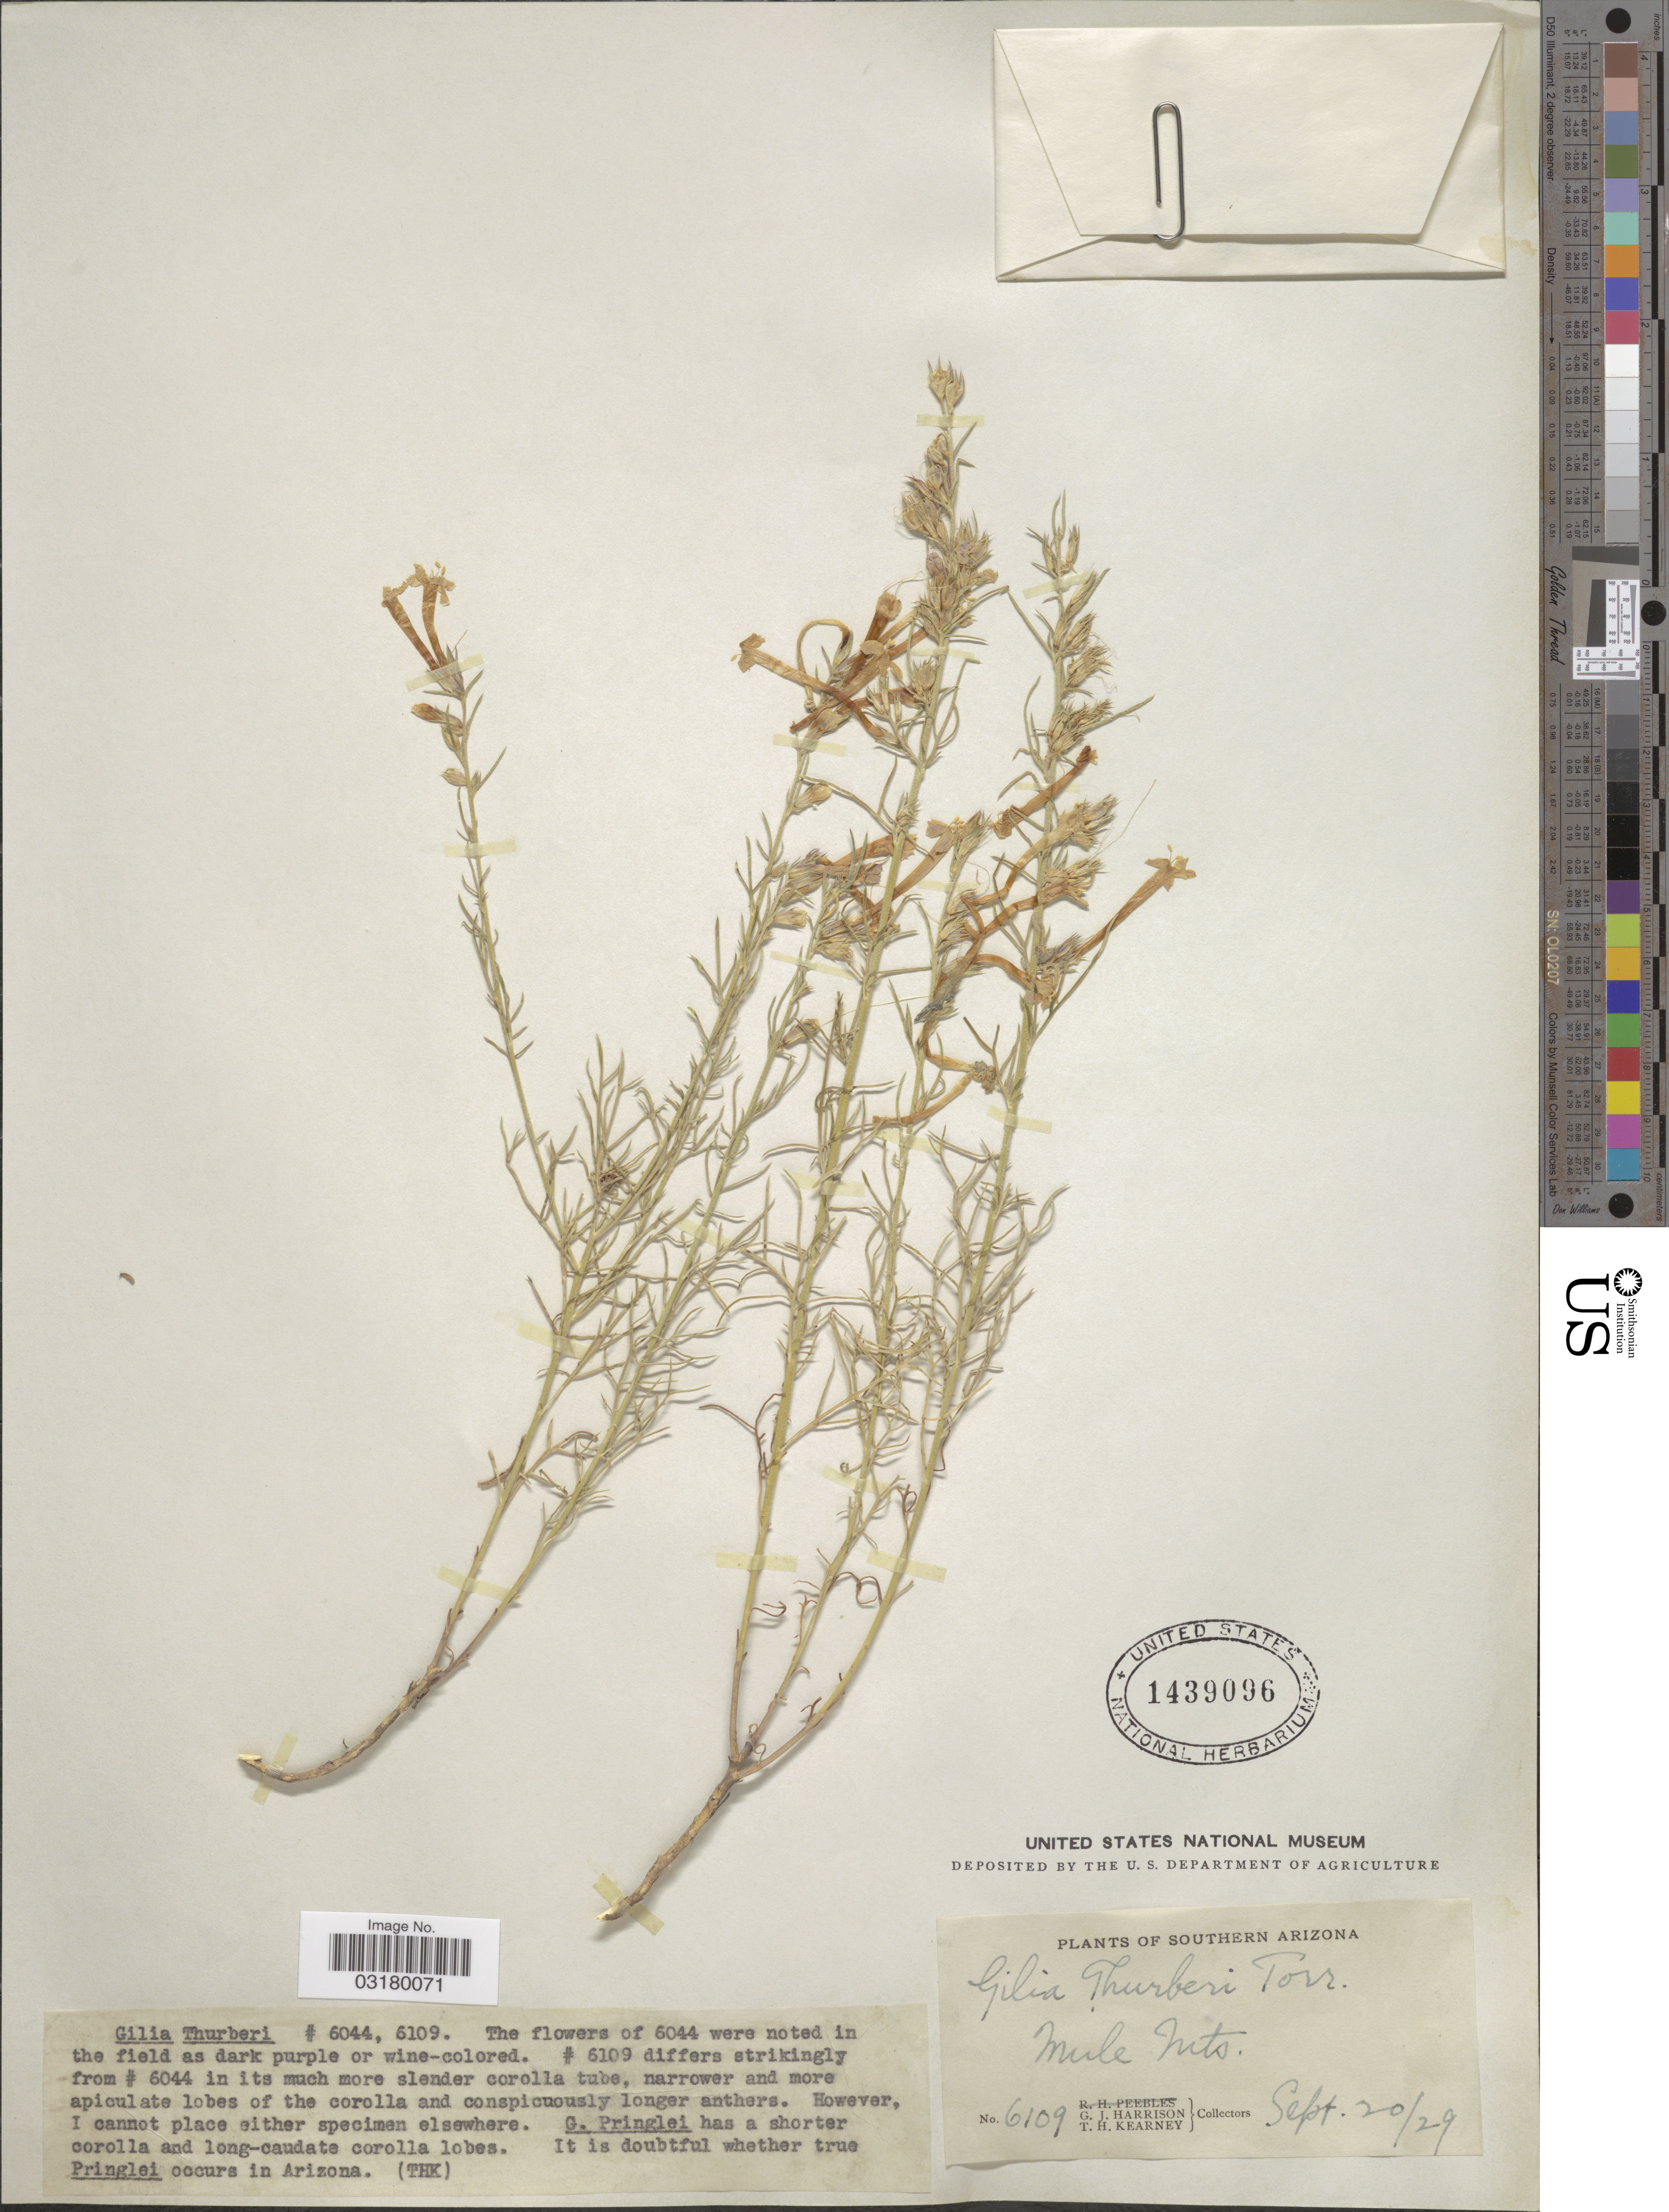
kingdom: Plantae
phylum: Tracheophyta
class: Magnoliopsida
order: Ericales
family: Polemoniaceae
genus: Ipomopsis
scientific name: Ipomopsis thurberi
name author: (A. Gray) V.E. Grant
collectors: G. J. Harrison & T. H. Kearney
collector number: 6109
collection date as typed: Transcribed d/m/y: 20/9/29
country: United States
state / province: Arizona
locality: Southern Arizona. Mule Mts.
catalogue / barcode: US 1439096